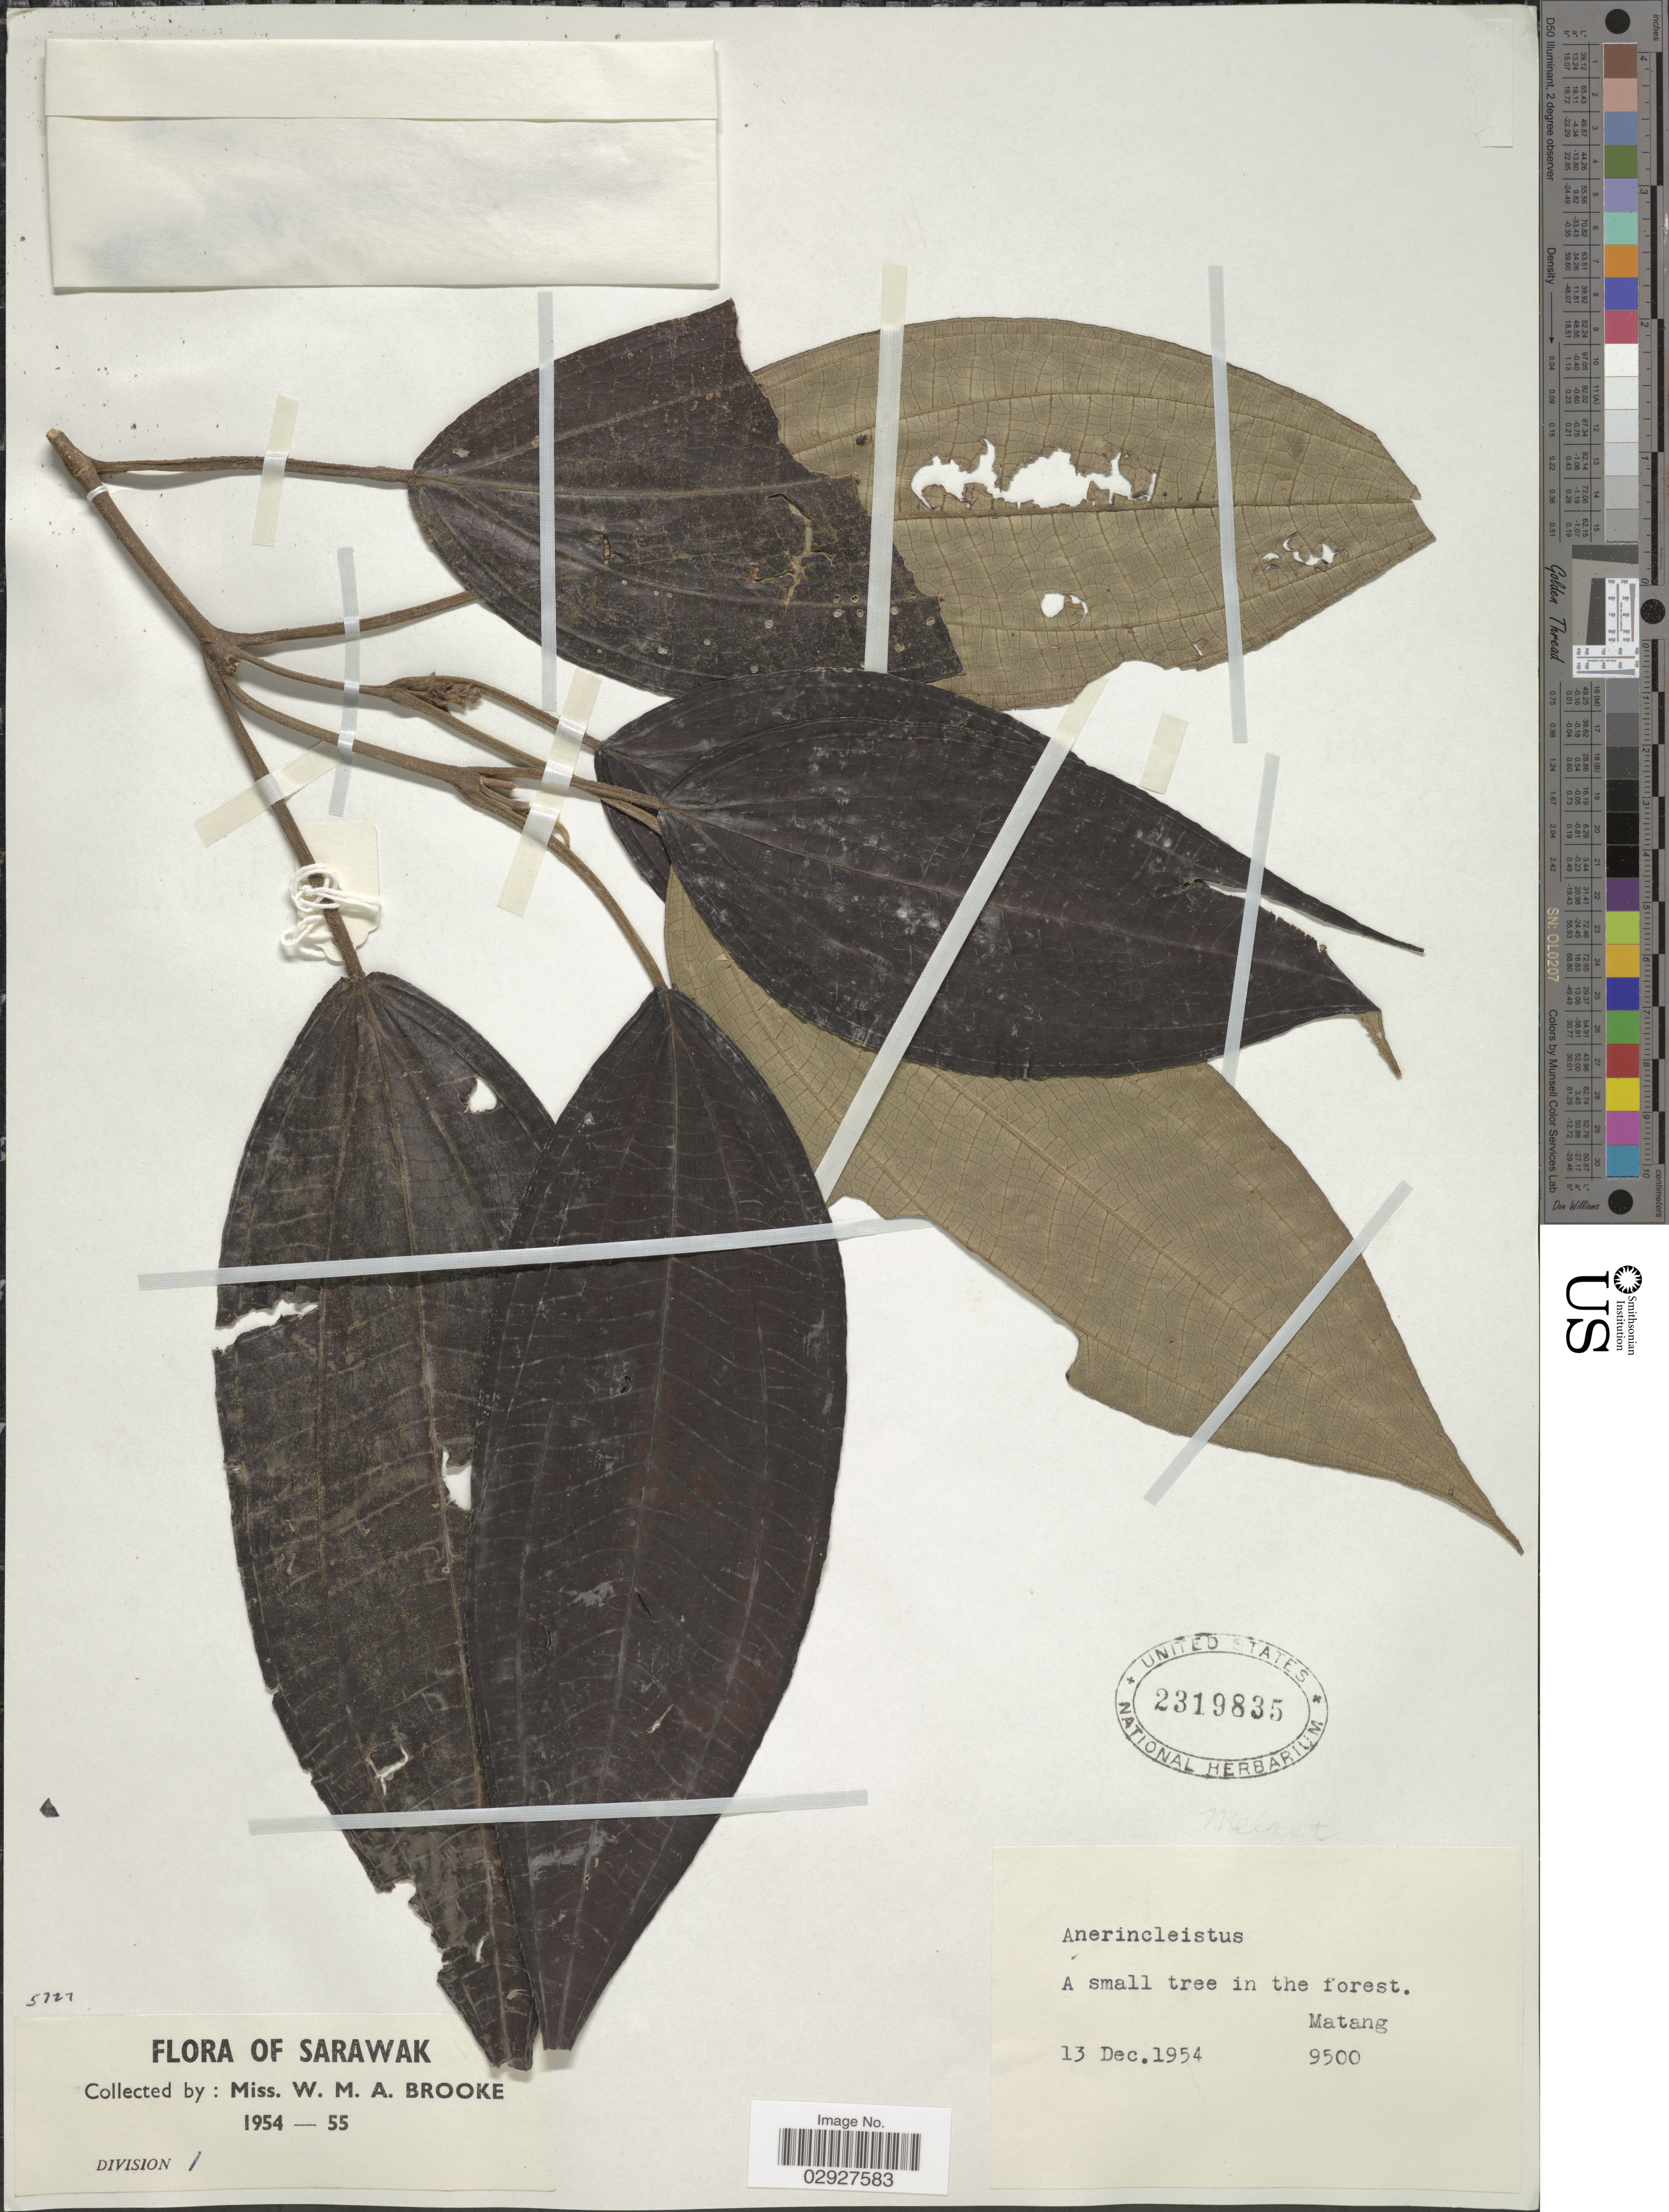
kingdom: Plantae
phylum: Tracheophyta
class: Magnoliopsida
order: Myrtales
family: Melastomataceae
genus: Anerincleistus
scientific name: Anerincleistus sp.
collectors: W. Brooke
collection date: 1954-12-13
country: Malaysia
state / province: Sarawak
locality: Matang.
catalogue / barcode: US 2318935